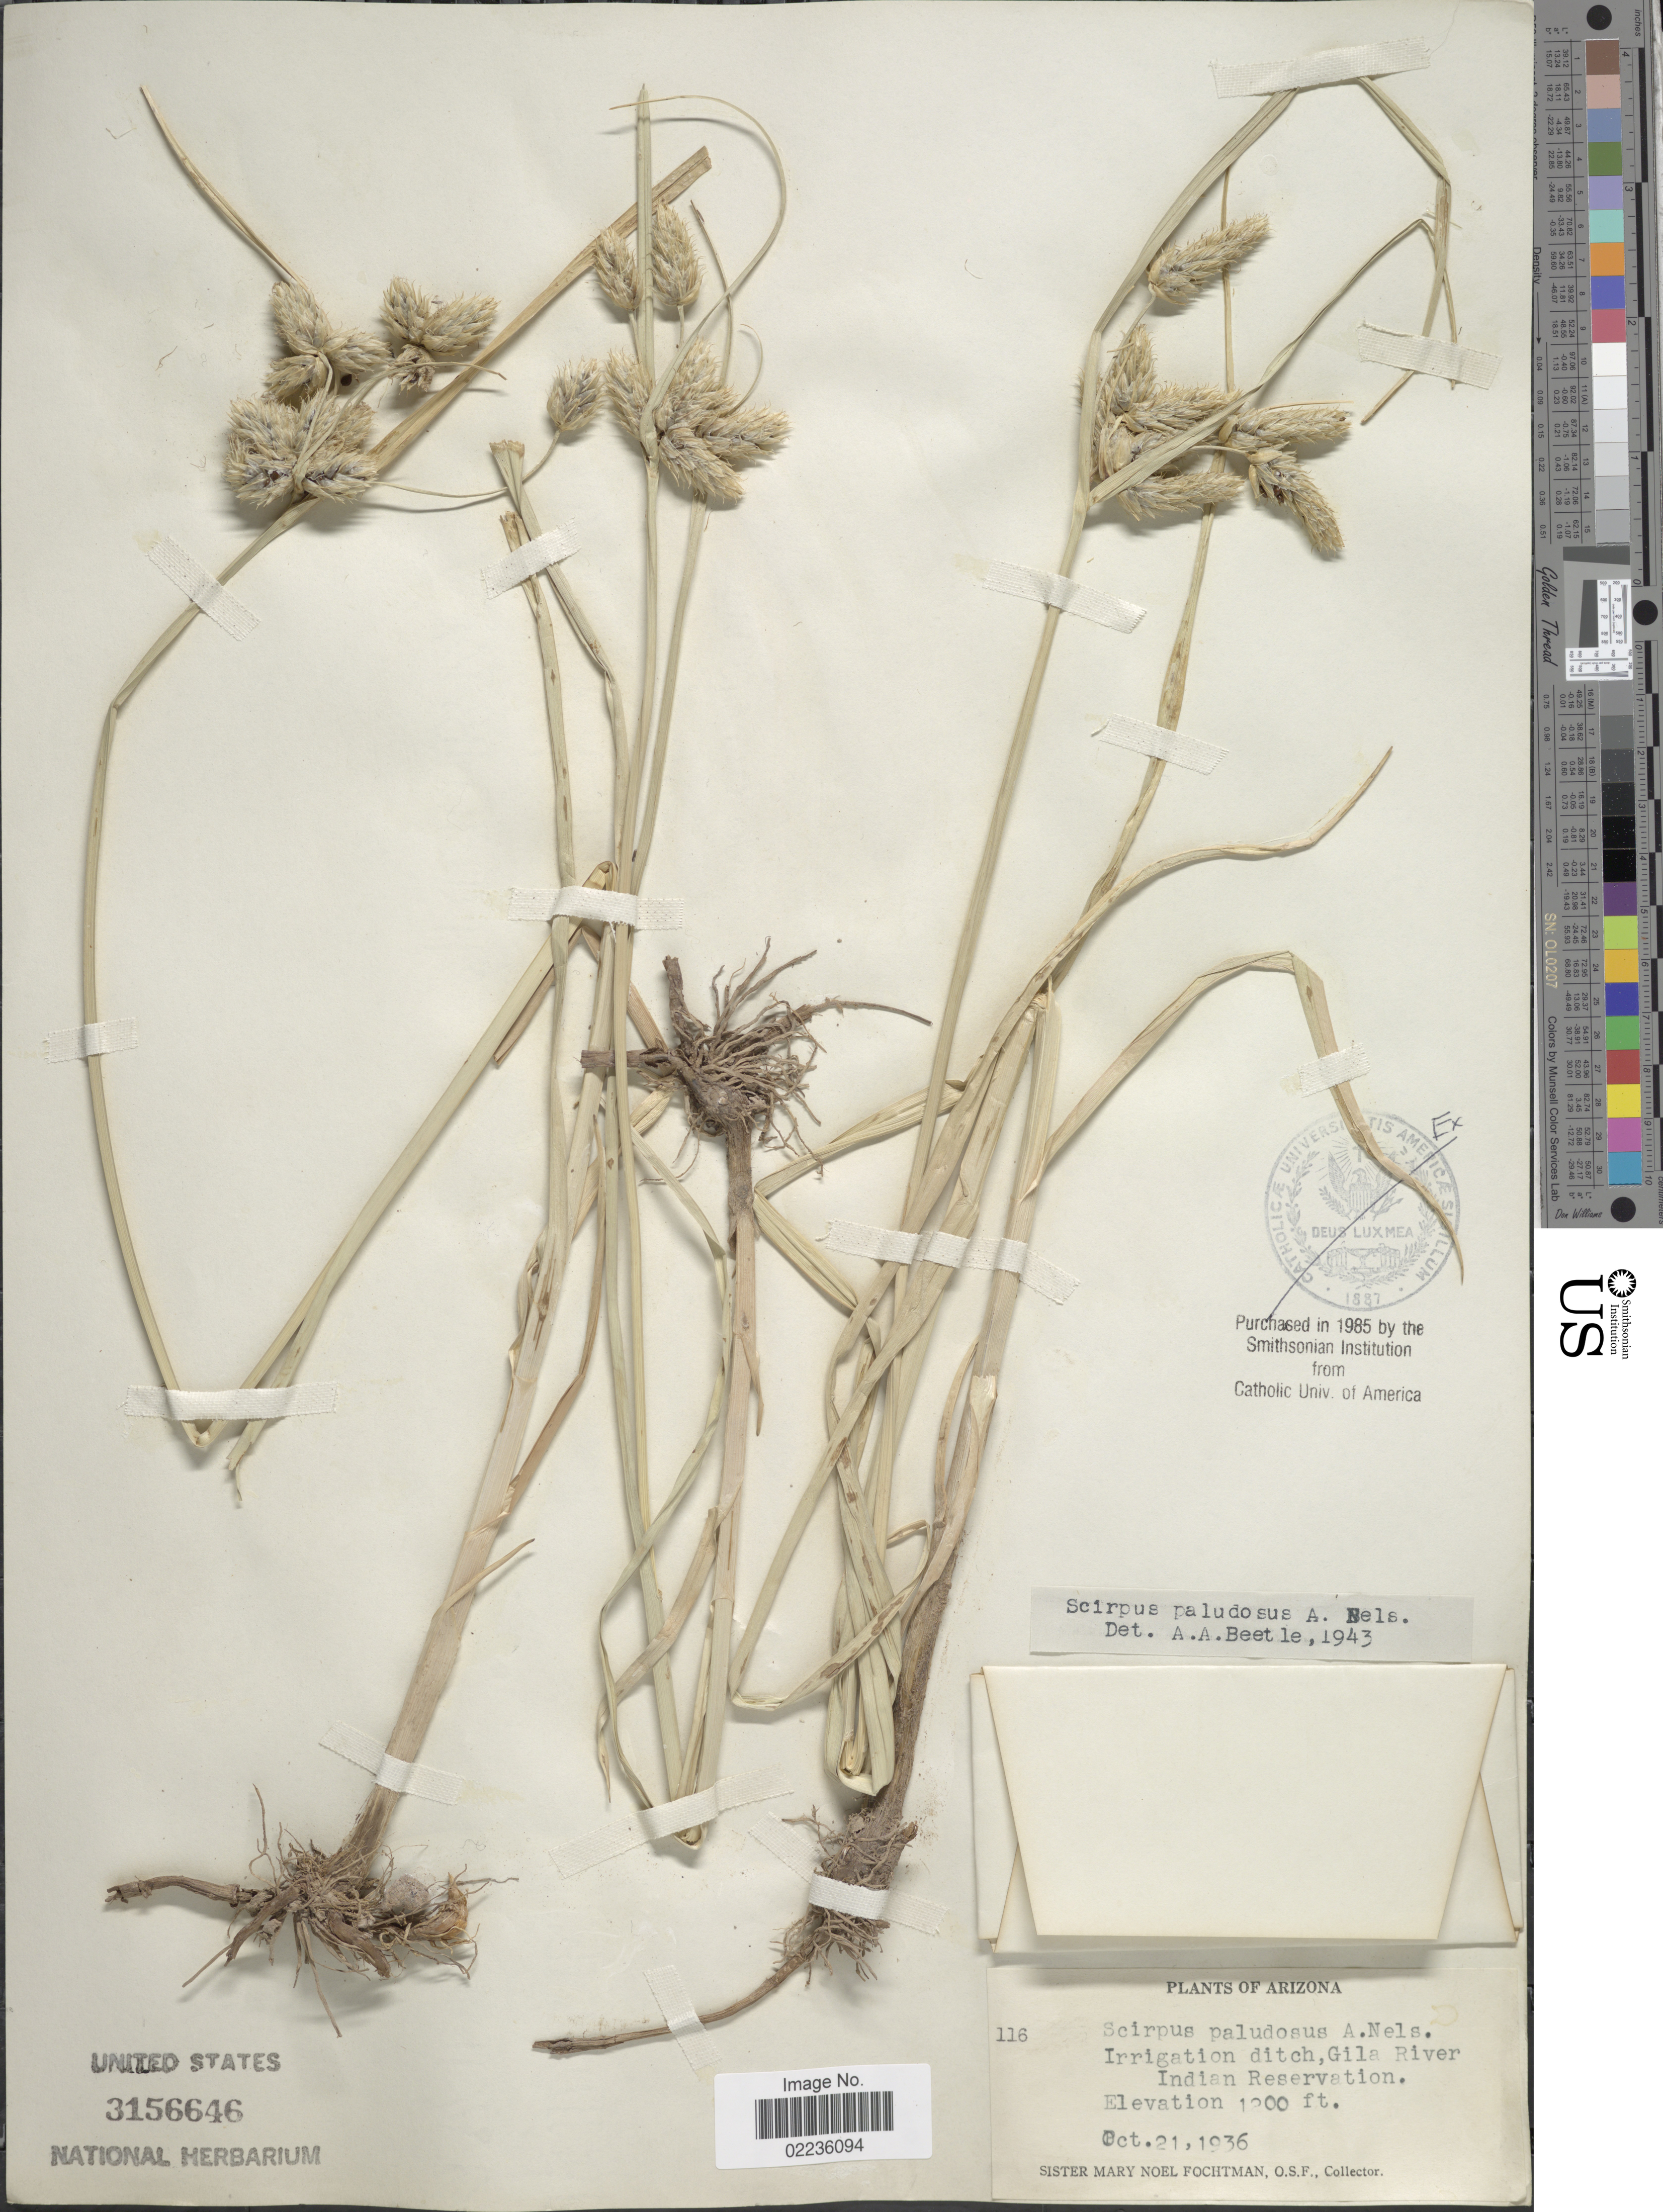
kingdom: Plantae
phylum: Tracheophyta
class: Liliopsida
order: Poales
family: Cyperaceae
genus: Bolboschoenus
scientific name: Bolboschoenus maritimus subsp. paludosus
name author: (A. Nelson) T. Koyama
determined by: Strong, M. T., (US), Smithsonian Institution - National Museum of Natural History (UNITED STATES)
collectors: M. N. Fochtman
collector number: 116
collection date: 1936-10-21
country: United States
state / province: Arizona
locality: Irrigation ditch, Gila River Indian Reservation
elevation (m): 366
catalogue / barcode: US 3156646